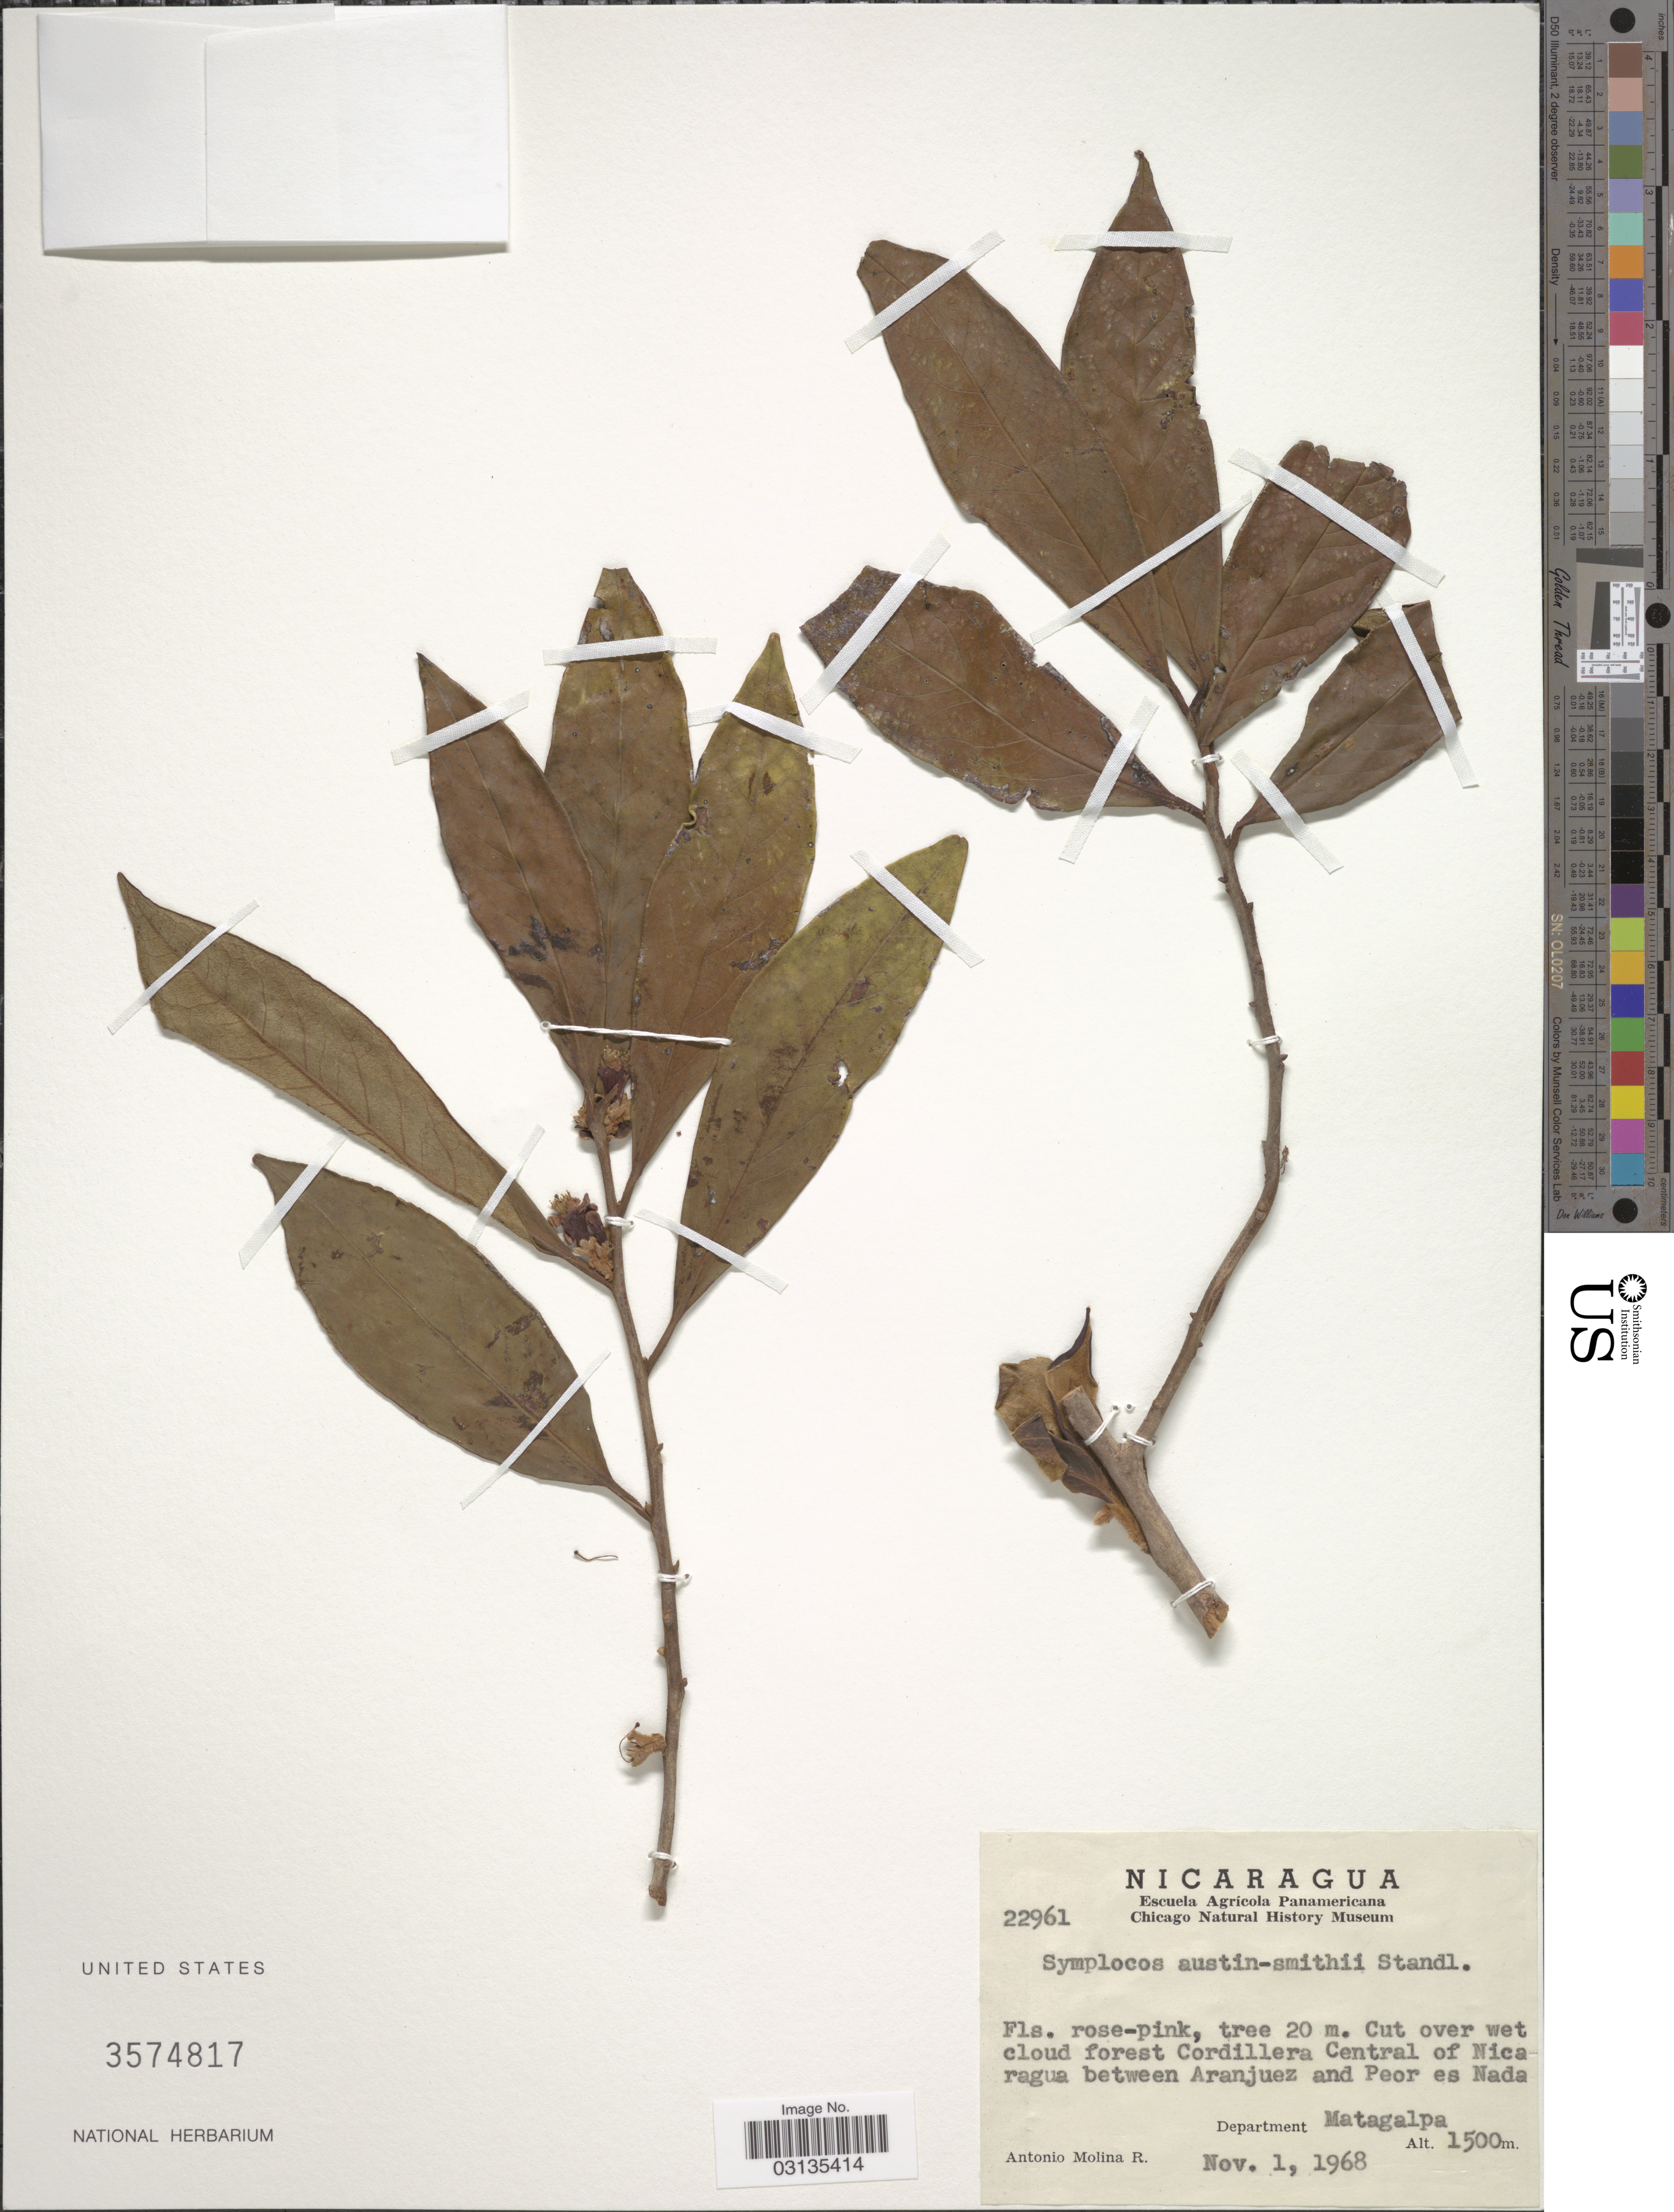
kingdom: Plantae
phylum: Tracheophyta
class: Magnoliopsida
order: Ericales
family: Symplocaceae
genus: Symplocos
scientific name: Symplocos austin-smithii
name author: Standl.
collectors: A. Molina R.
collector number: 22961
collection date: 1968-11-01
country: Nicaragua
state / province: Matagalpa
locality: Cut over wet cloud forest Cordillera Central of Nicaragua between Aranjuez and Peor es Nada. Department Matagalpa.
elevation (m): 1500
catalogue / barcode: US 3574817